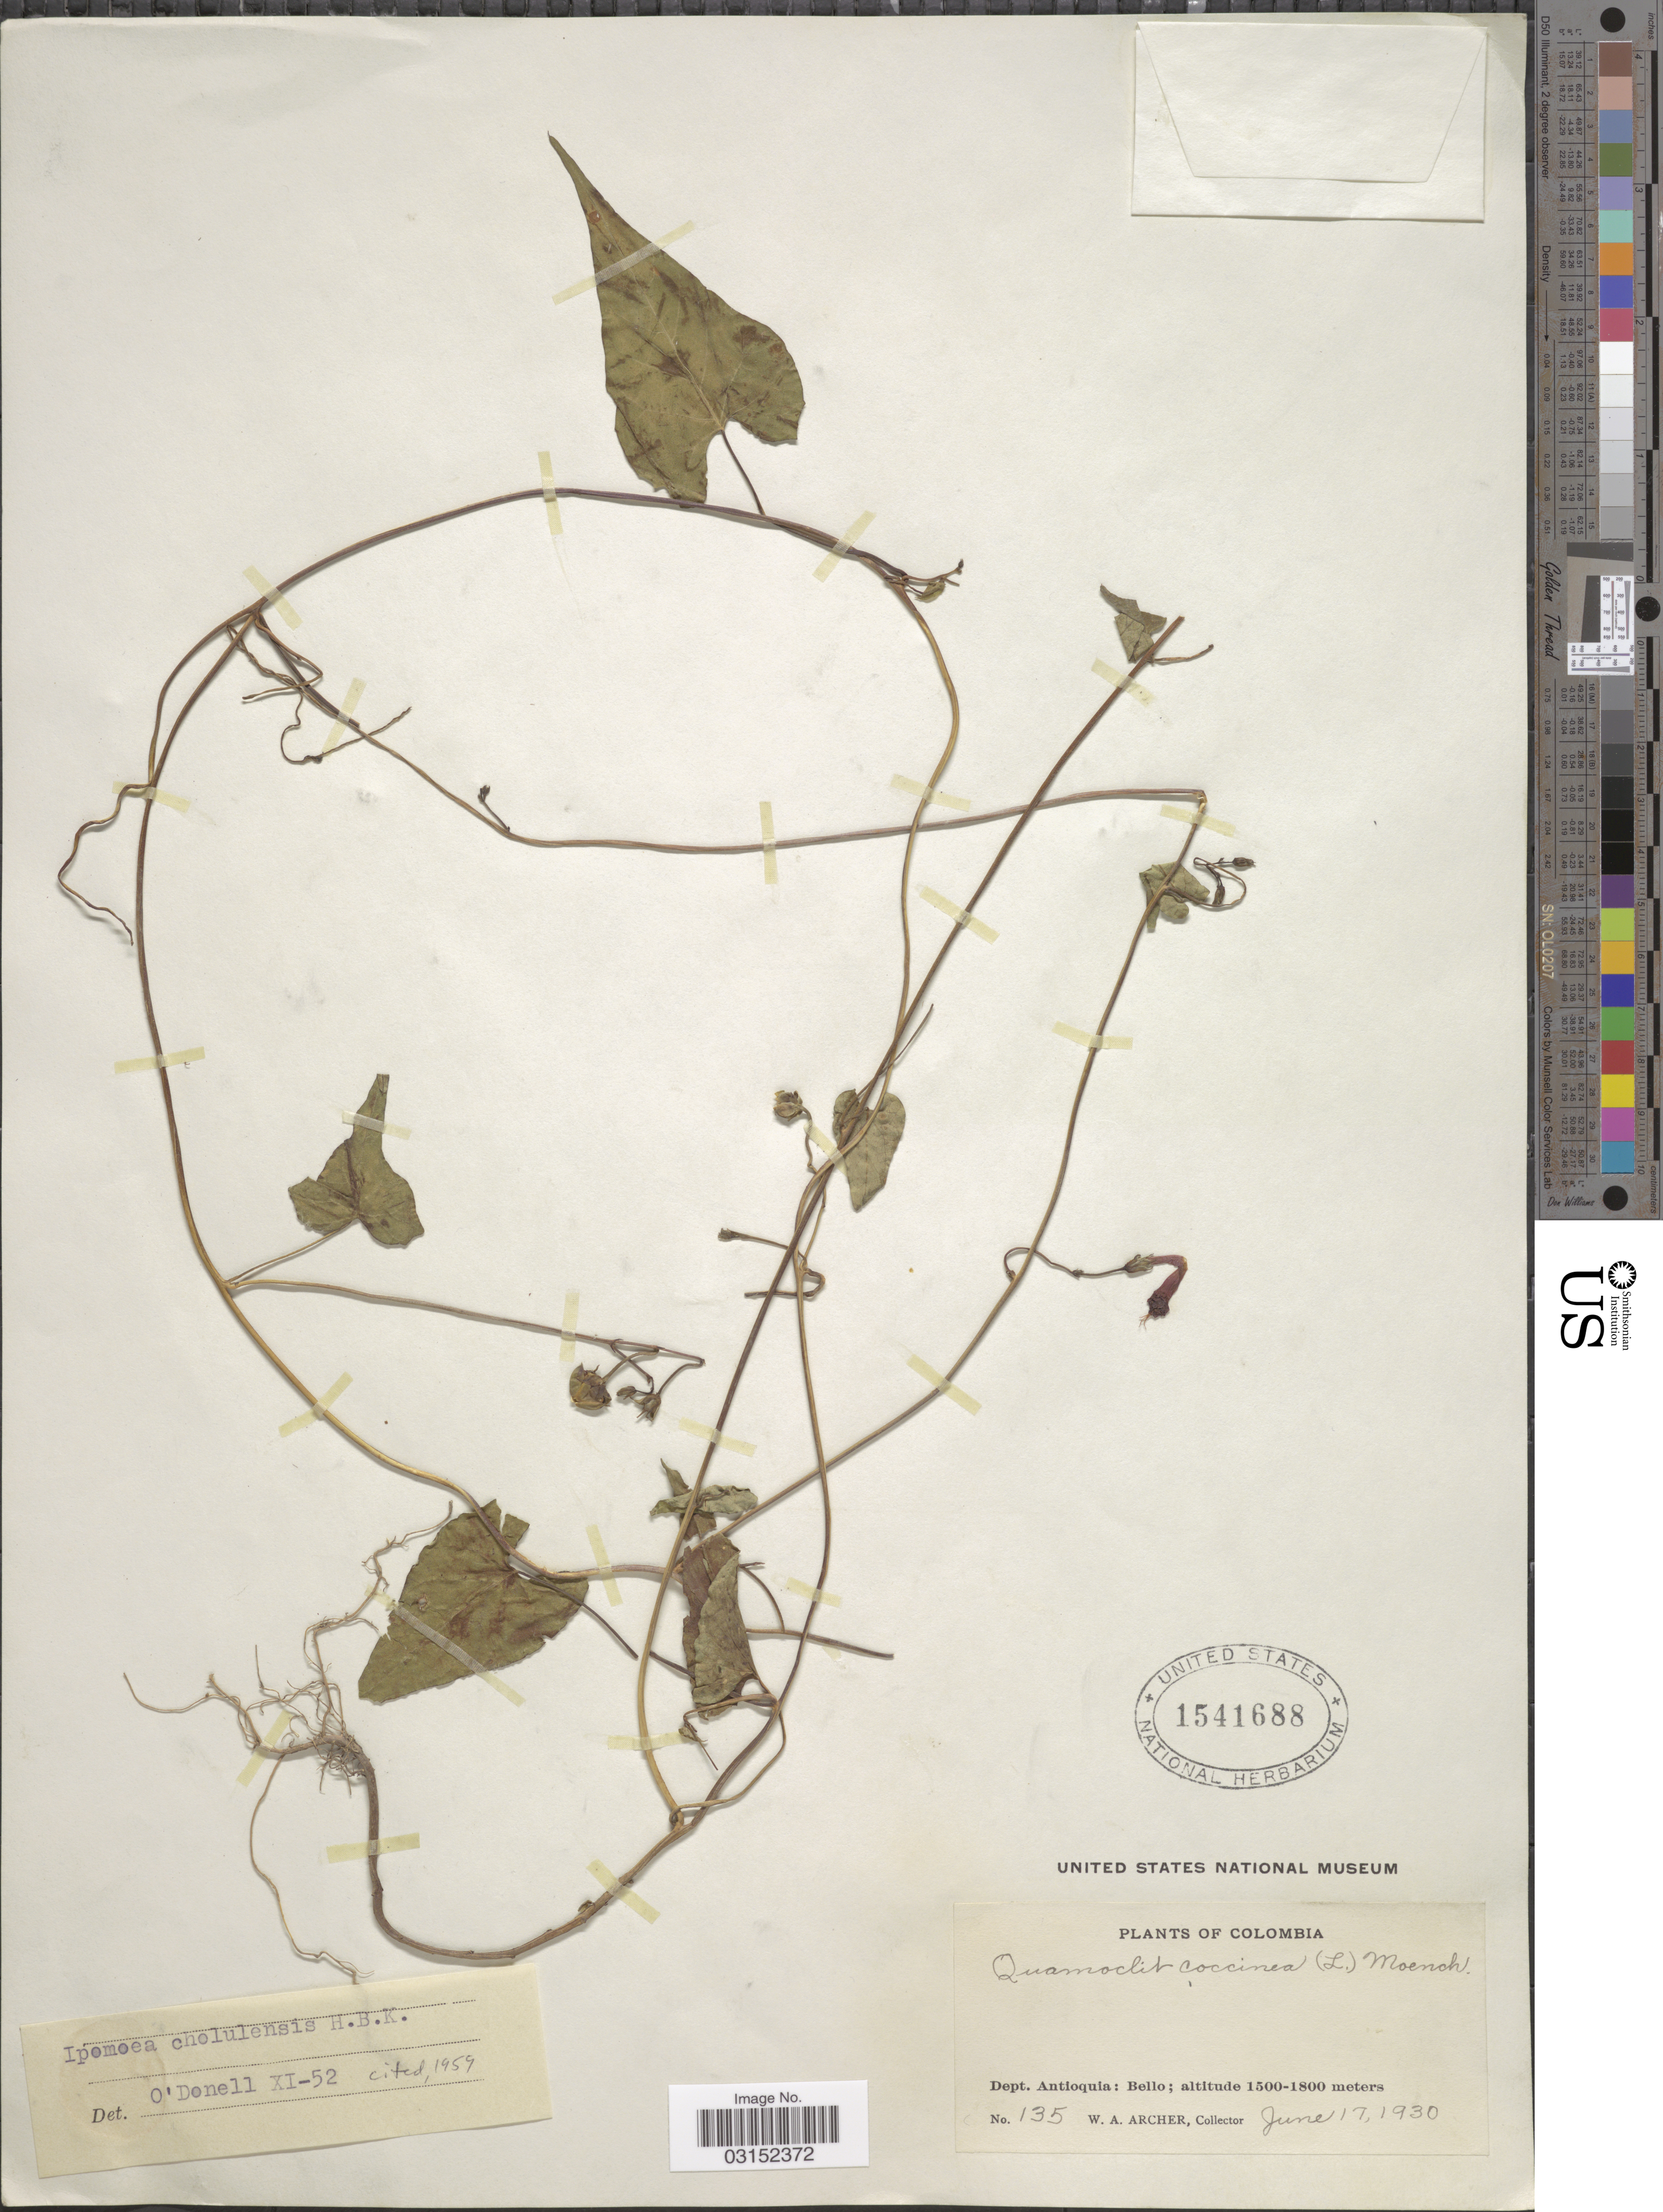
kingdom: Plantae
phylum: Tracheophyta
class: Magnoliopsida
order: Solanales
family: Convolvulaceae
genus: Ipomoea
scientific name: Ipomoea cholulensis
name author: Kunth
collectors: W. Archer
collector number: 135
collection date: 1930-06-17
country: Colombia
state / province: Antioquia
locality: Dept. Antioquia: Bello.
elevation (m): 1500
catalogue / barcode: US 1541688